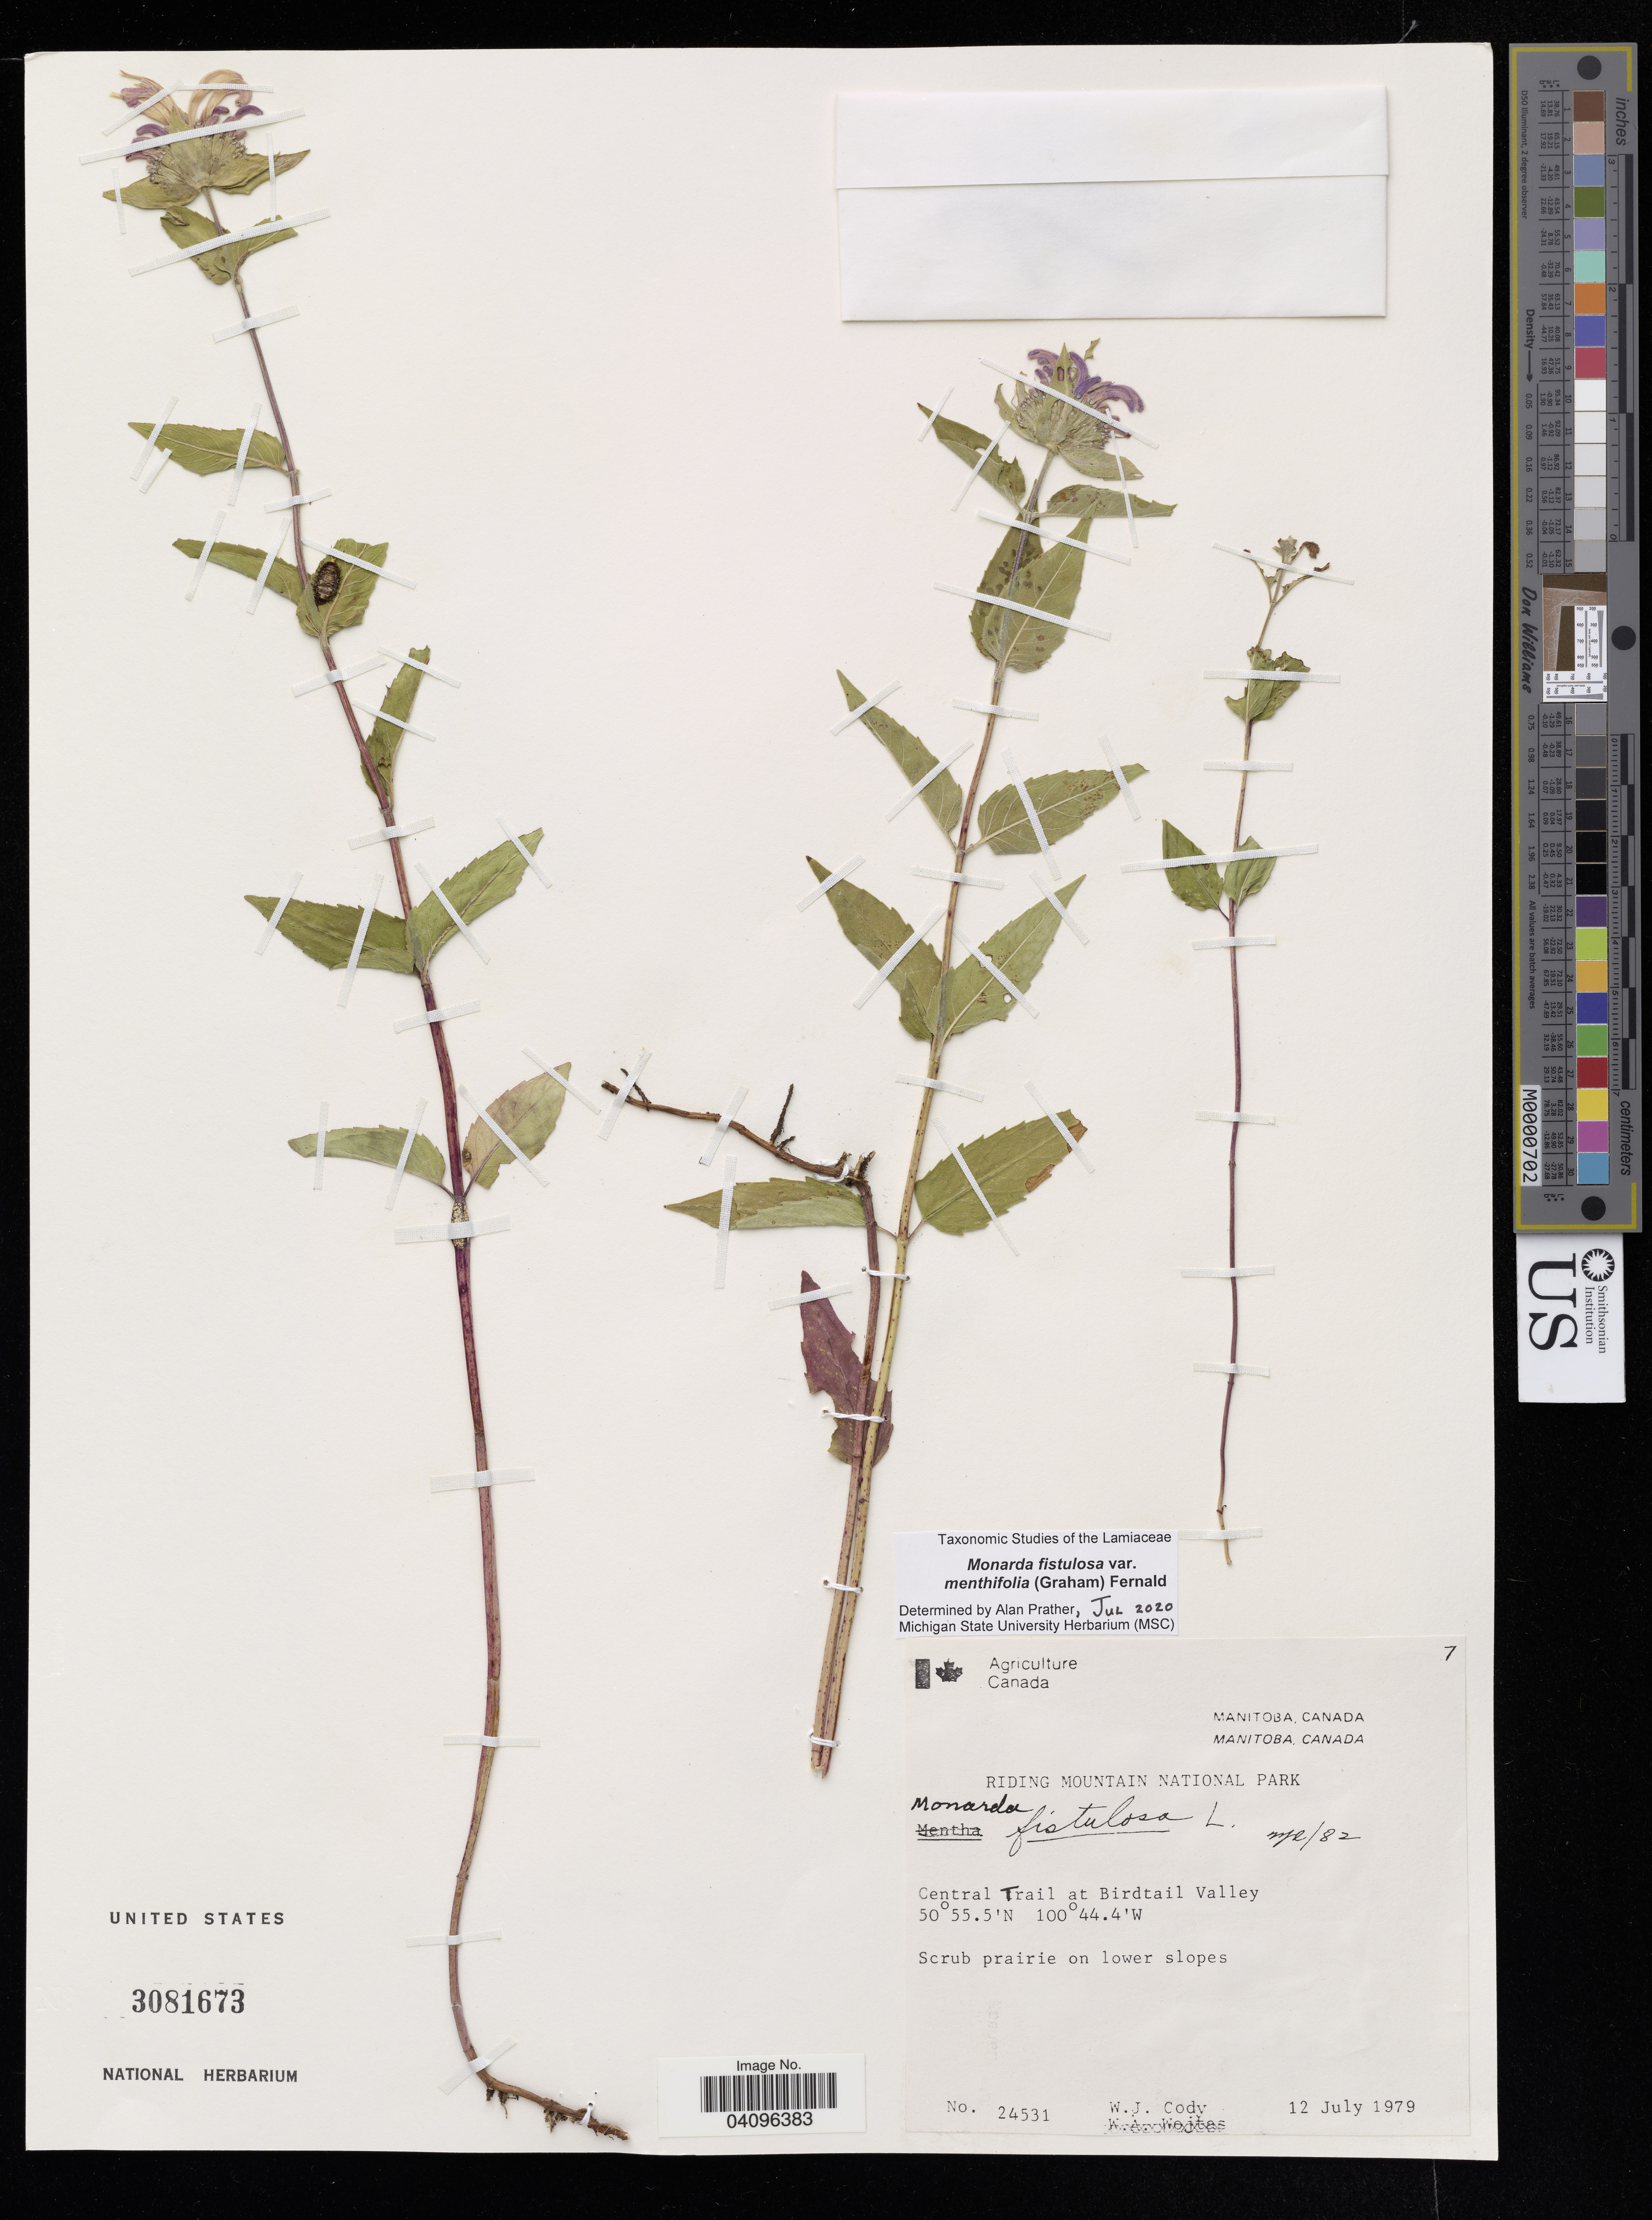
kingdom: Plantae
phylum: Tracheophyta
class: Magnoliopsida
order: Lamiales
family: Lamiaceae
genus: Monarda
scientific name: Monarda fistulosa var. menthifolia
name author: (Graham) Fernald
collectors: W. Cody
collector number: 24531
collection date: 1979-07-12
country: Canada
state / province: Manitoba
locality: Riding Mountain National Park. Central Trail at Birdtail Valley.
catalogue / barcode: US 3081673